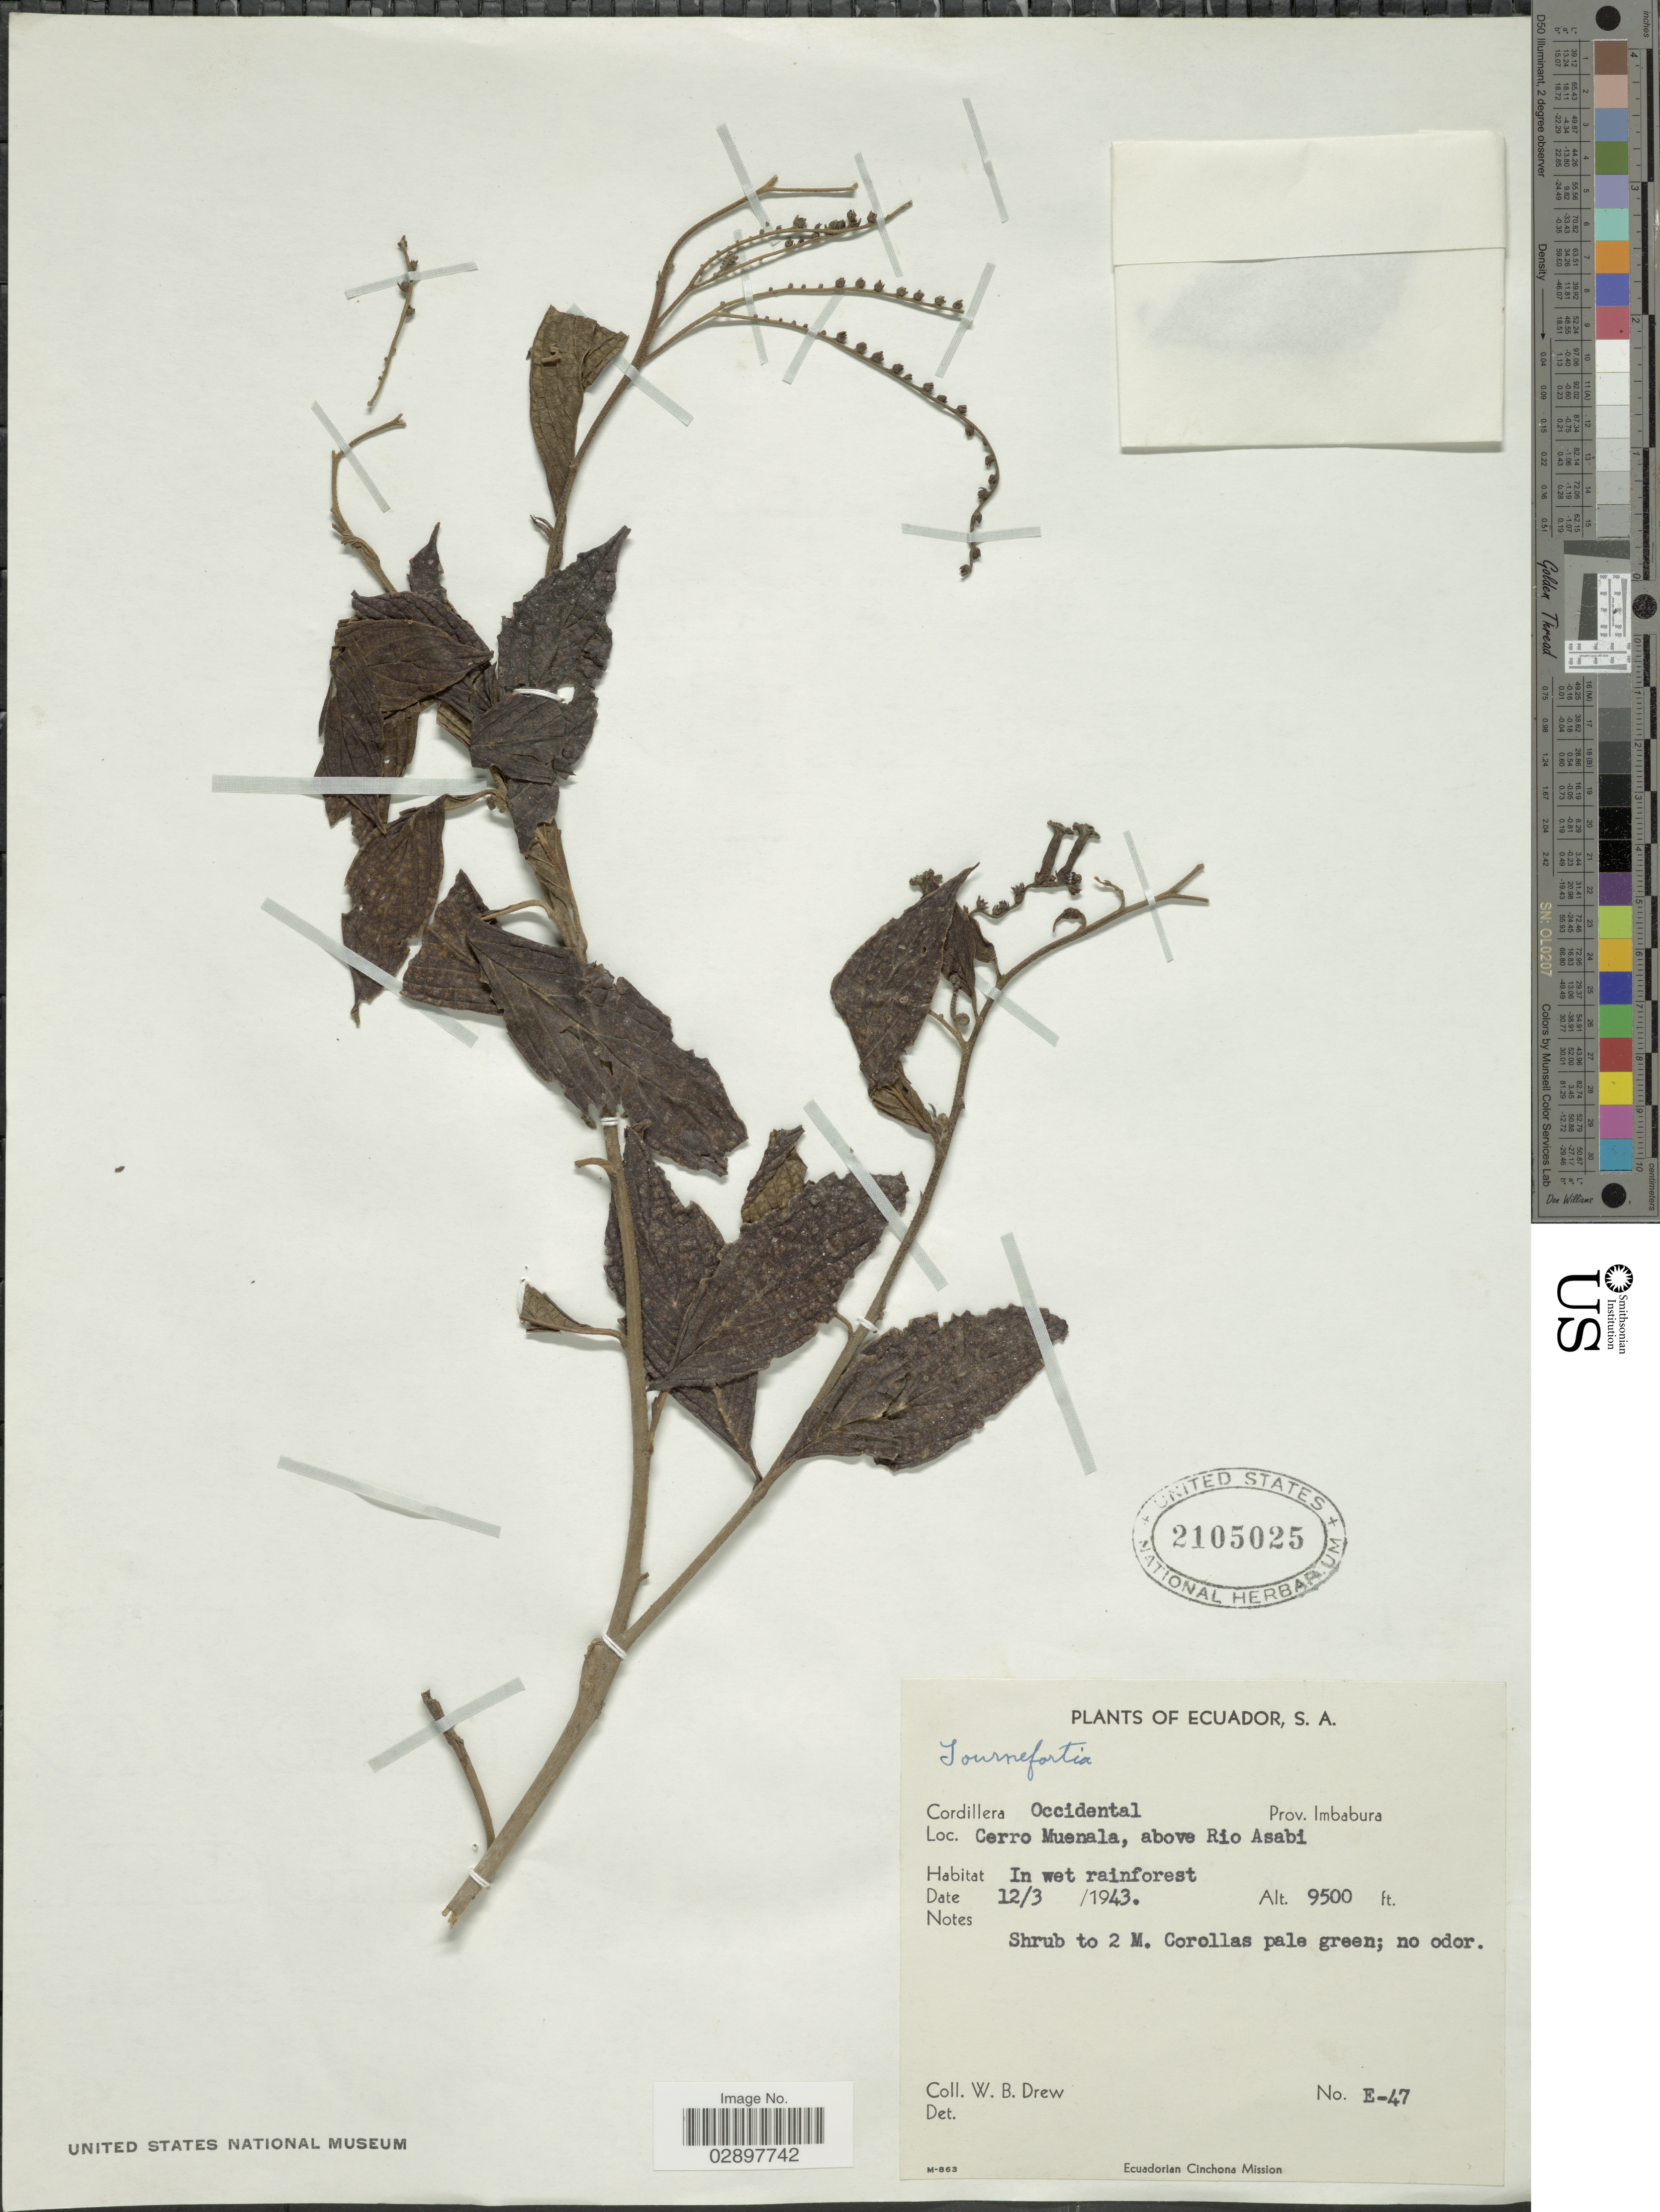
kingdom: Plantae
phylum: Tracheophyta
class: Magnoliopsida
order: Boraginales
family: Heliotropiaceae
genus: Tournefortia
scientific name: Tournefortia sp.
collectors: W. B. Drew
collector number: E-47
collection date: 1943-03-12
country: Ecuador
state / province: Imbabura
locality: Cordillera Occidental, Prov. Imbabura. Carro Muenala, above Rio Asabi.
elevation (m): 2896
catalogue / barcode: US 2105025